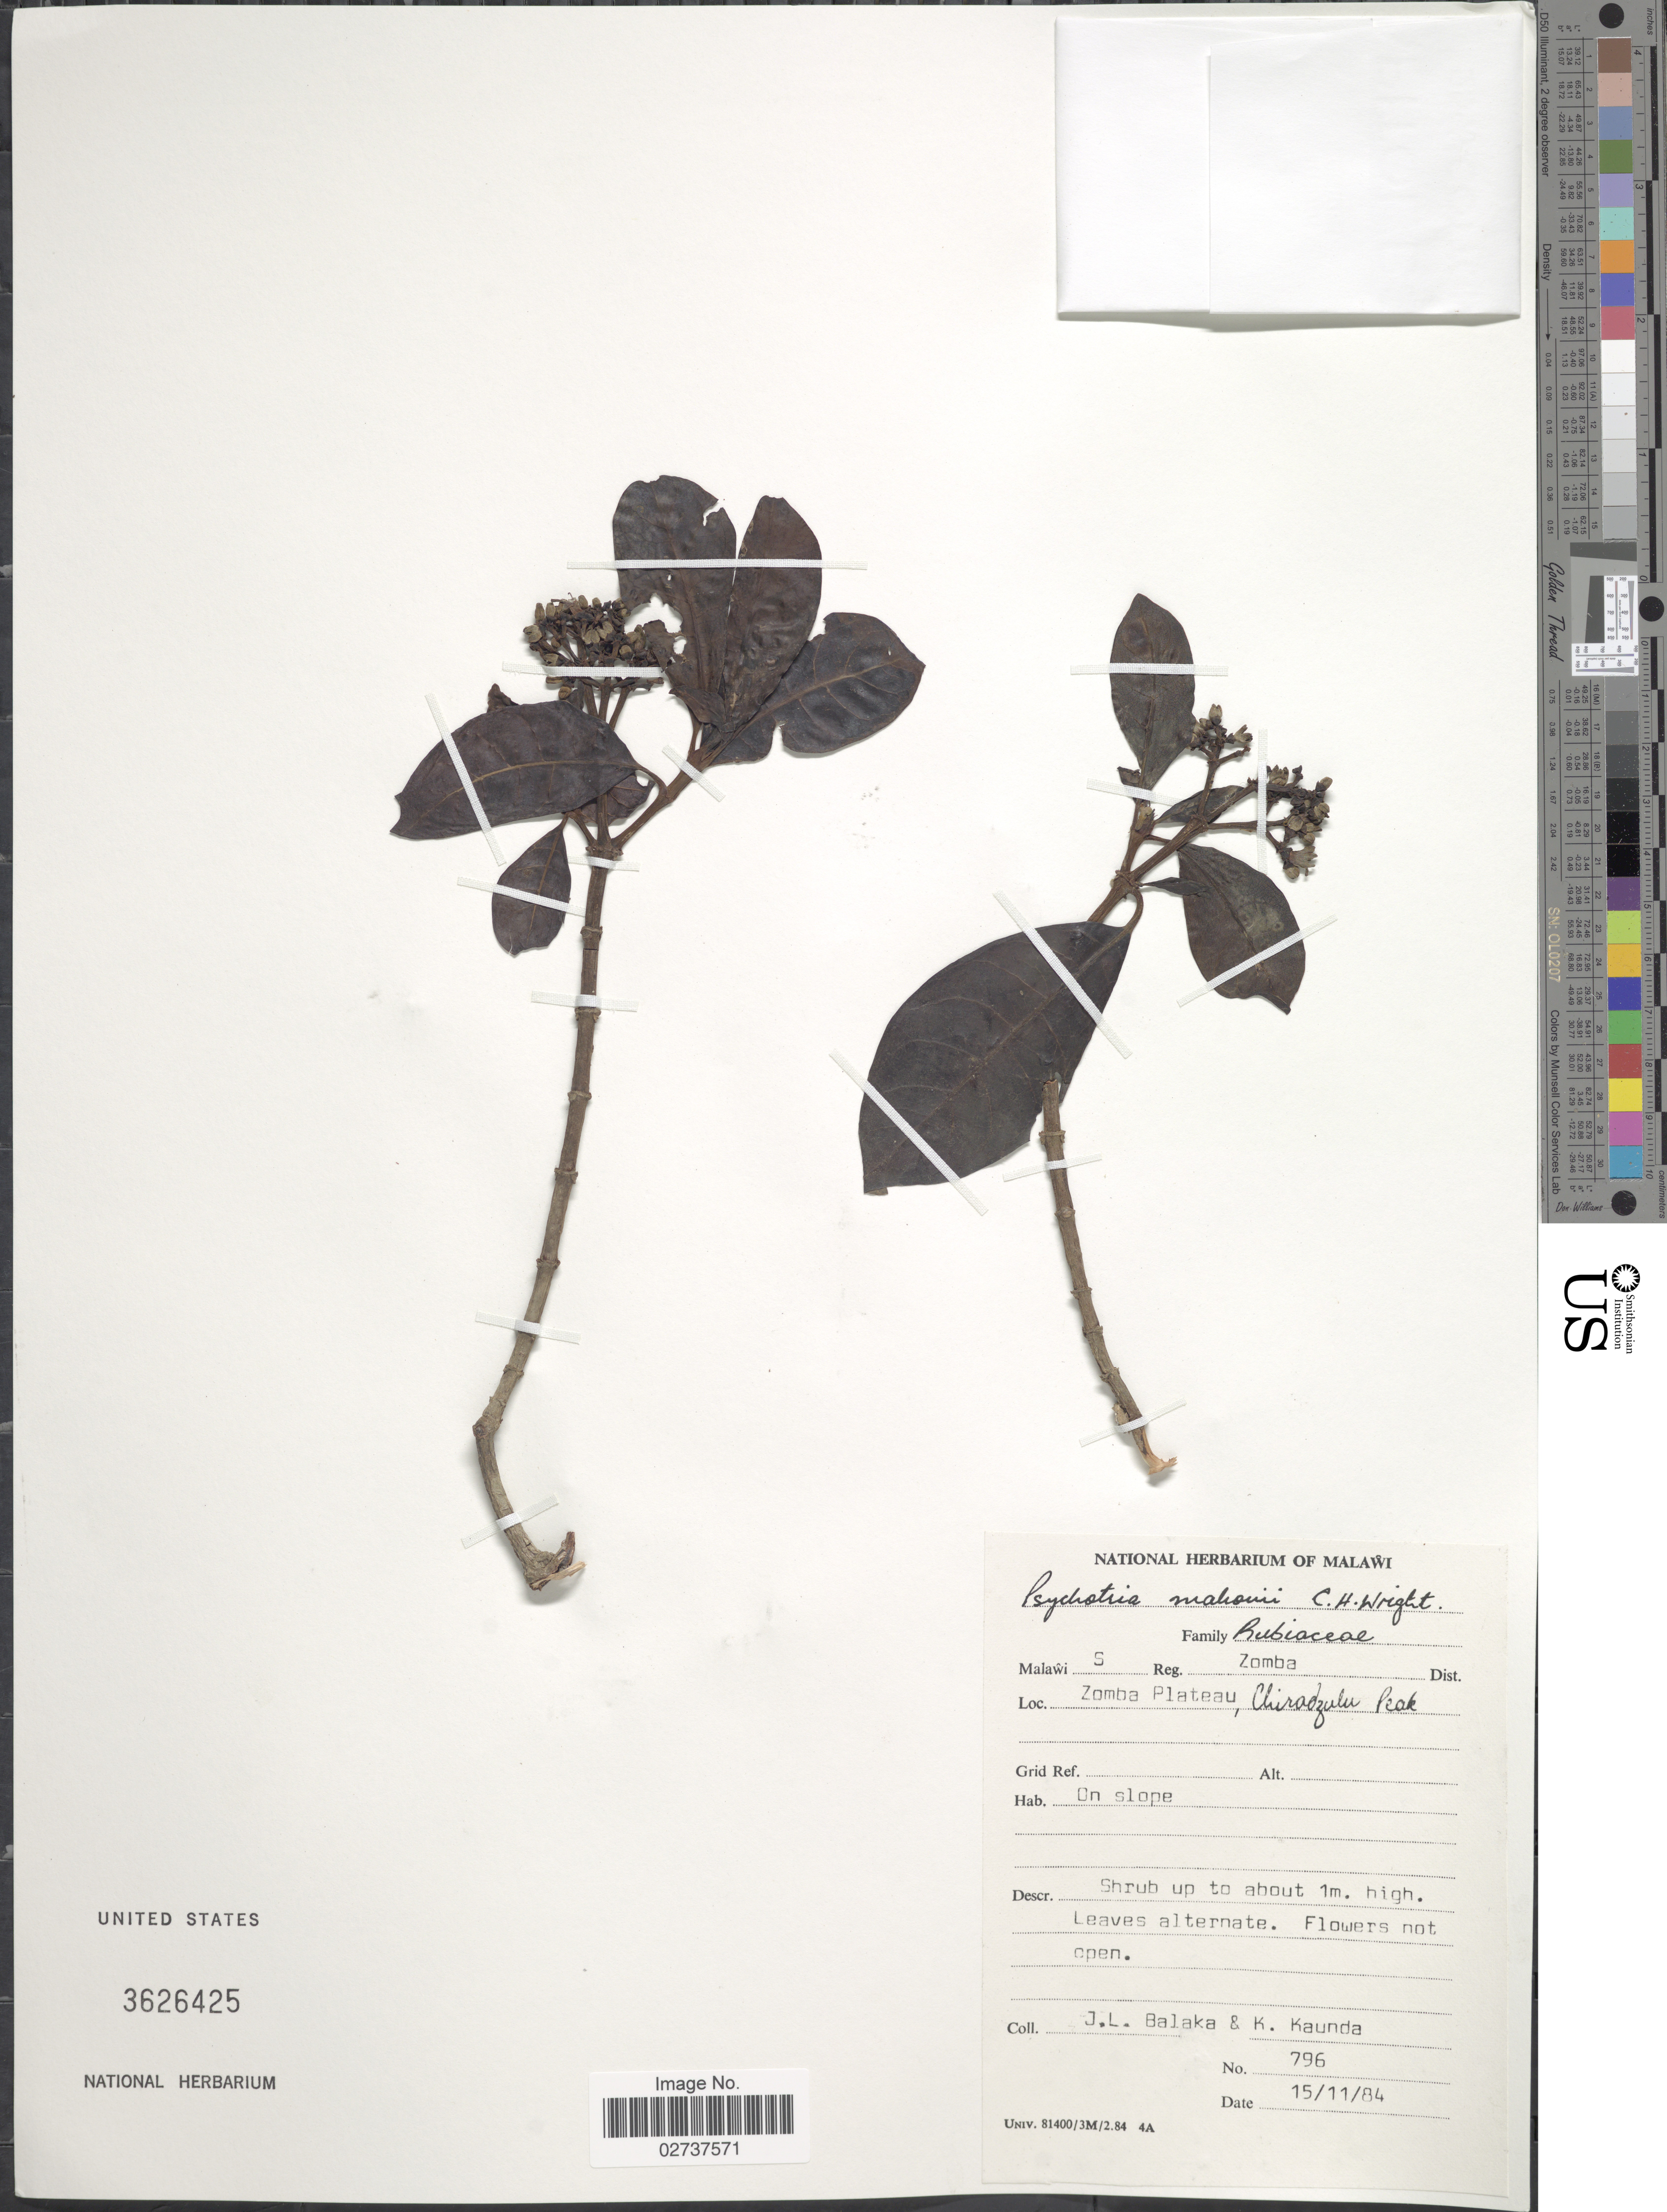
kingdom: Plantae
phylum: Tracheophyta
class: Magnoliopsida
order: Gentianales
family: Rubiaceae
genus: Psychotria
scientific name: Psychotria mahonii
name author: C.H. Wright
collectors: J. Balaka & K. Kaunda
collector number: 796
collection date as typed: Transcribed d/m/y: 15/11/84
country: Malawi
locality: S Reg. Zomba Dist., Zomba Plateau, Chiradzu Peak, on slope.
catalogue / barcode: US 3626425